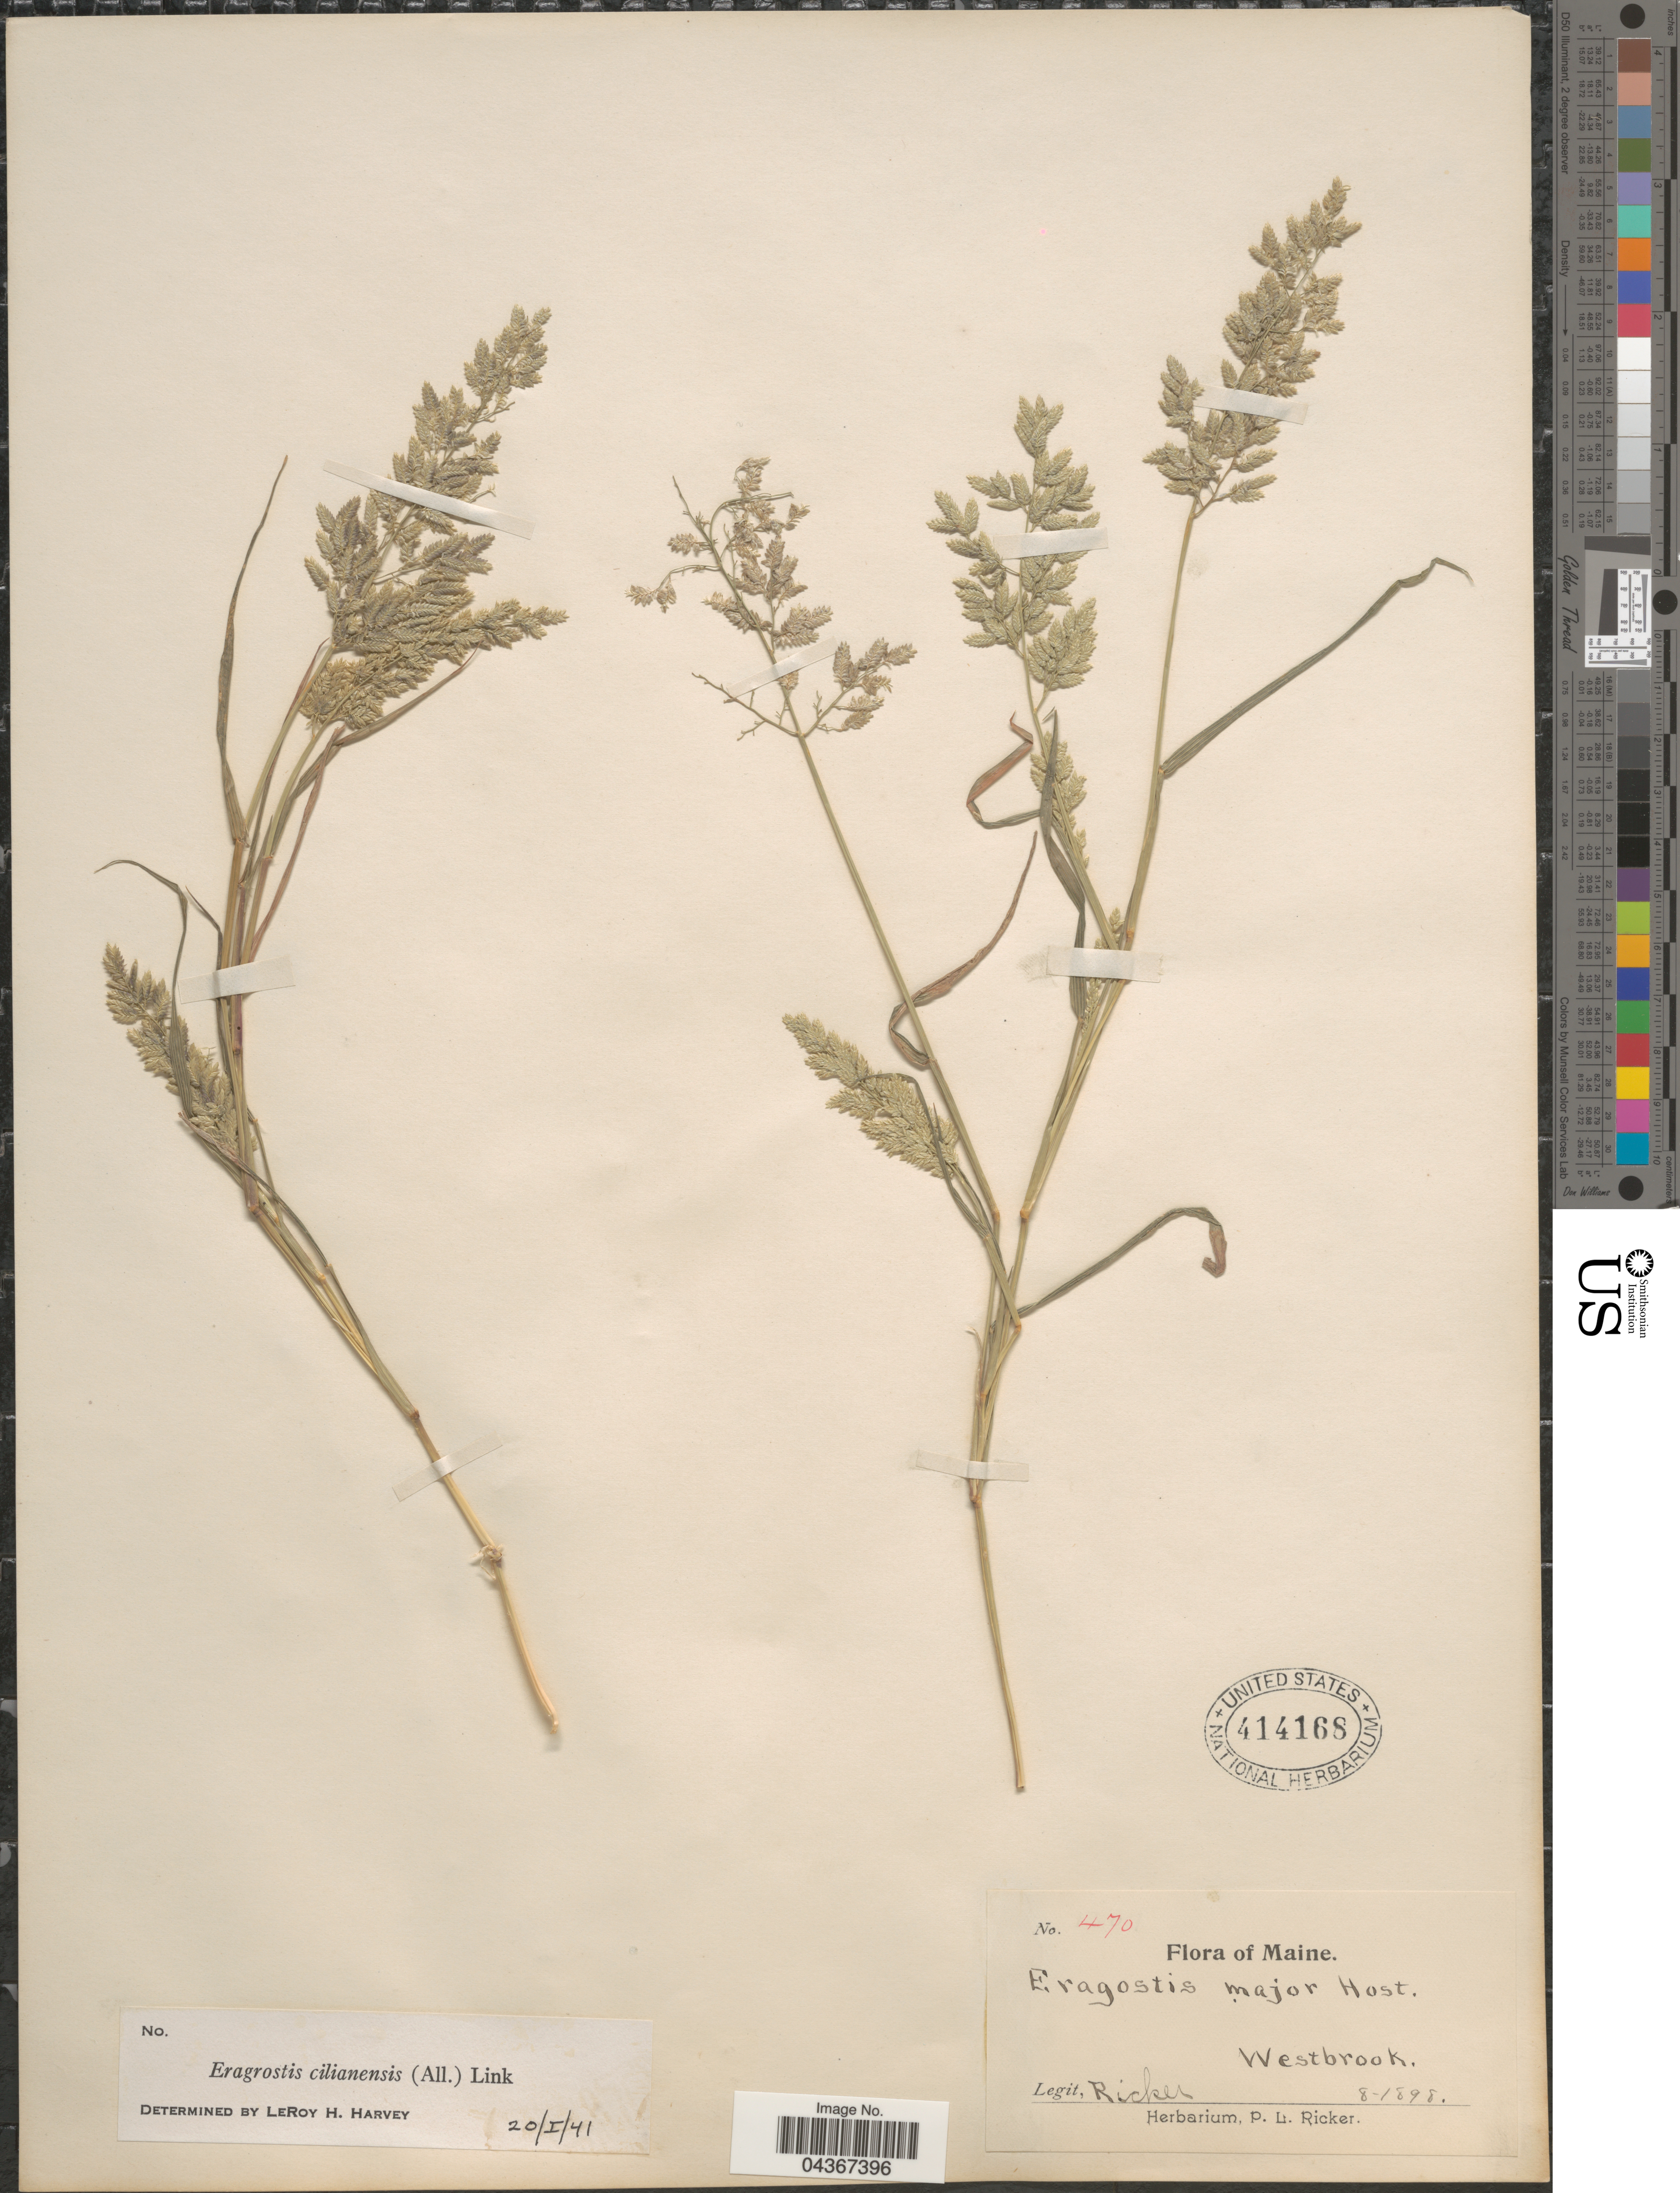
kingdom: Plantae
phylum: Tracheophyta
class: Liliopsida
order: Poales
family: Poaceae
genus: Eragrostis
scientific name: Eragrostis cilianensis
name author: (Bellardi) Vignolo ex Janch.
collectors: P. Ricker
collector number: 470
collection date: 1898-08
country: United States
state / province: Maine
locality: Westbrook.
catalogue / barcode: US 414168